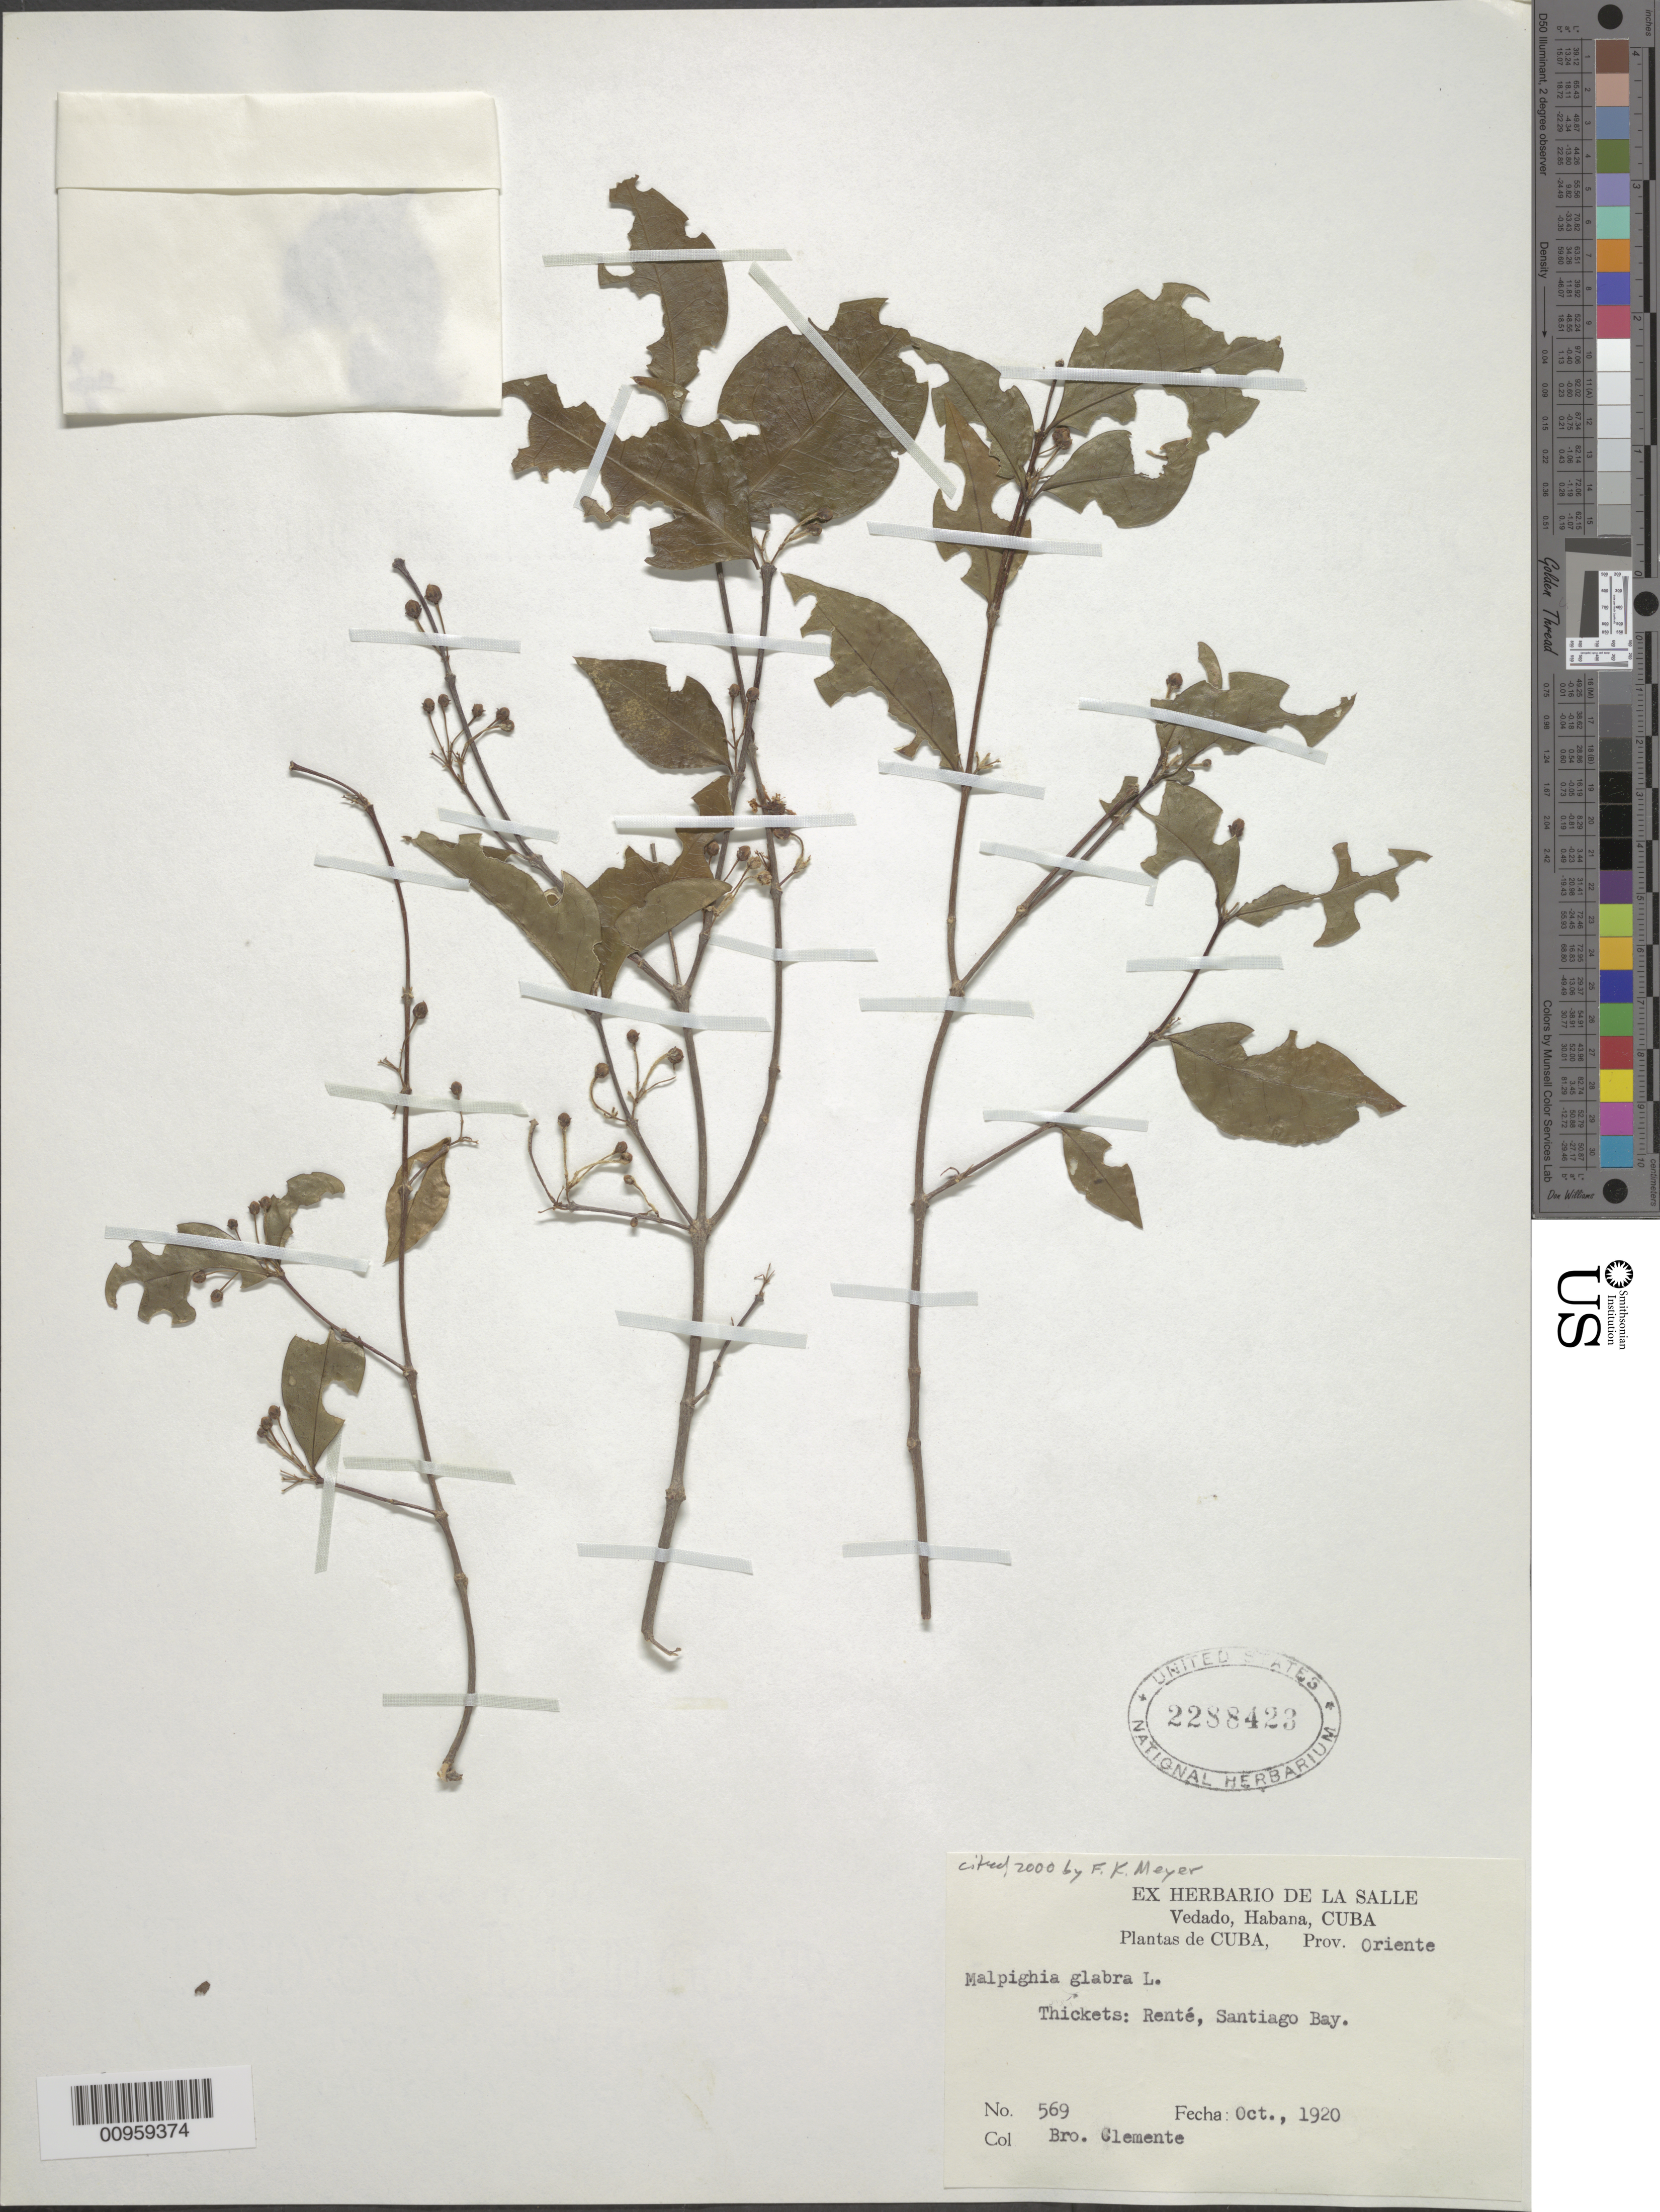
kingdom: Plantae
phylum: Tracheophyta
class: Magnoliopsida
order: Malpighiales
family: Malpighiaceae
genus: Malpighia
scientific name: Malpighia glabra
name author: L.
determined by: Meyer, F. K.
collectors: Bro. Clemente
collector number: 569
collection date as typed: Oct 1920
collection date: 1920-10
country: Cuba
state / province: Santiago de Cuba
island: Cuba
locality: Renté, Santiago Bay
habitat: Thickets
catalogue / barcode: US 2288423